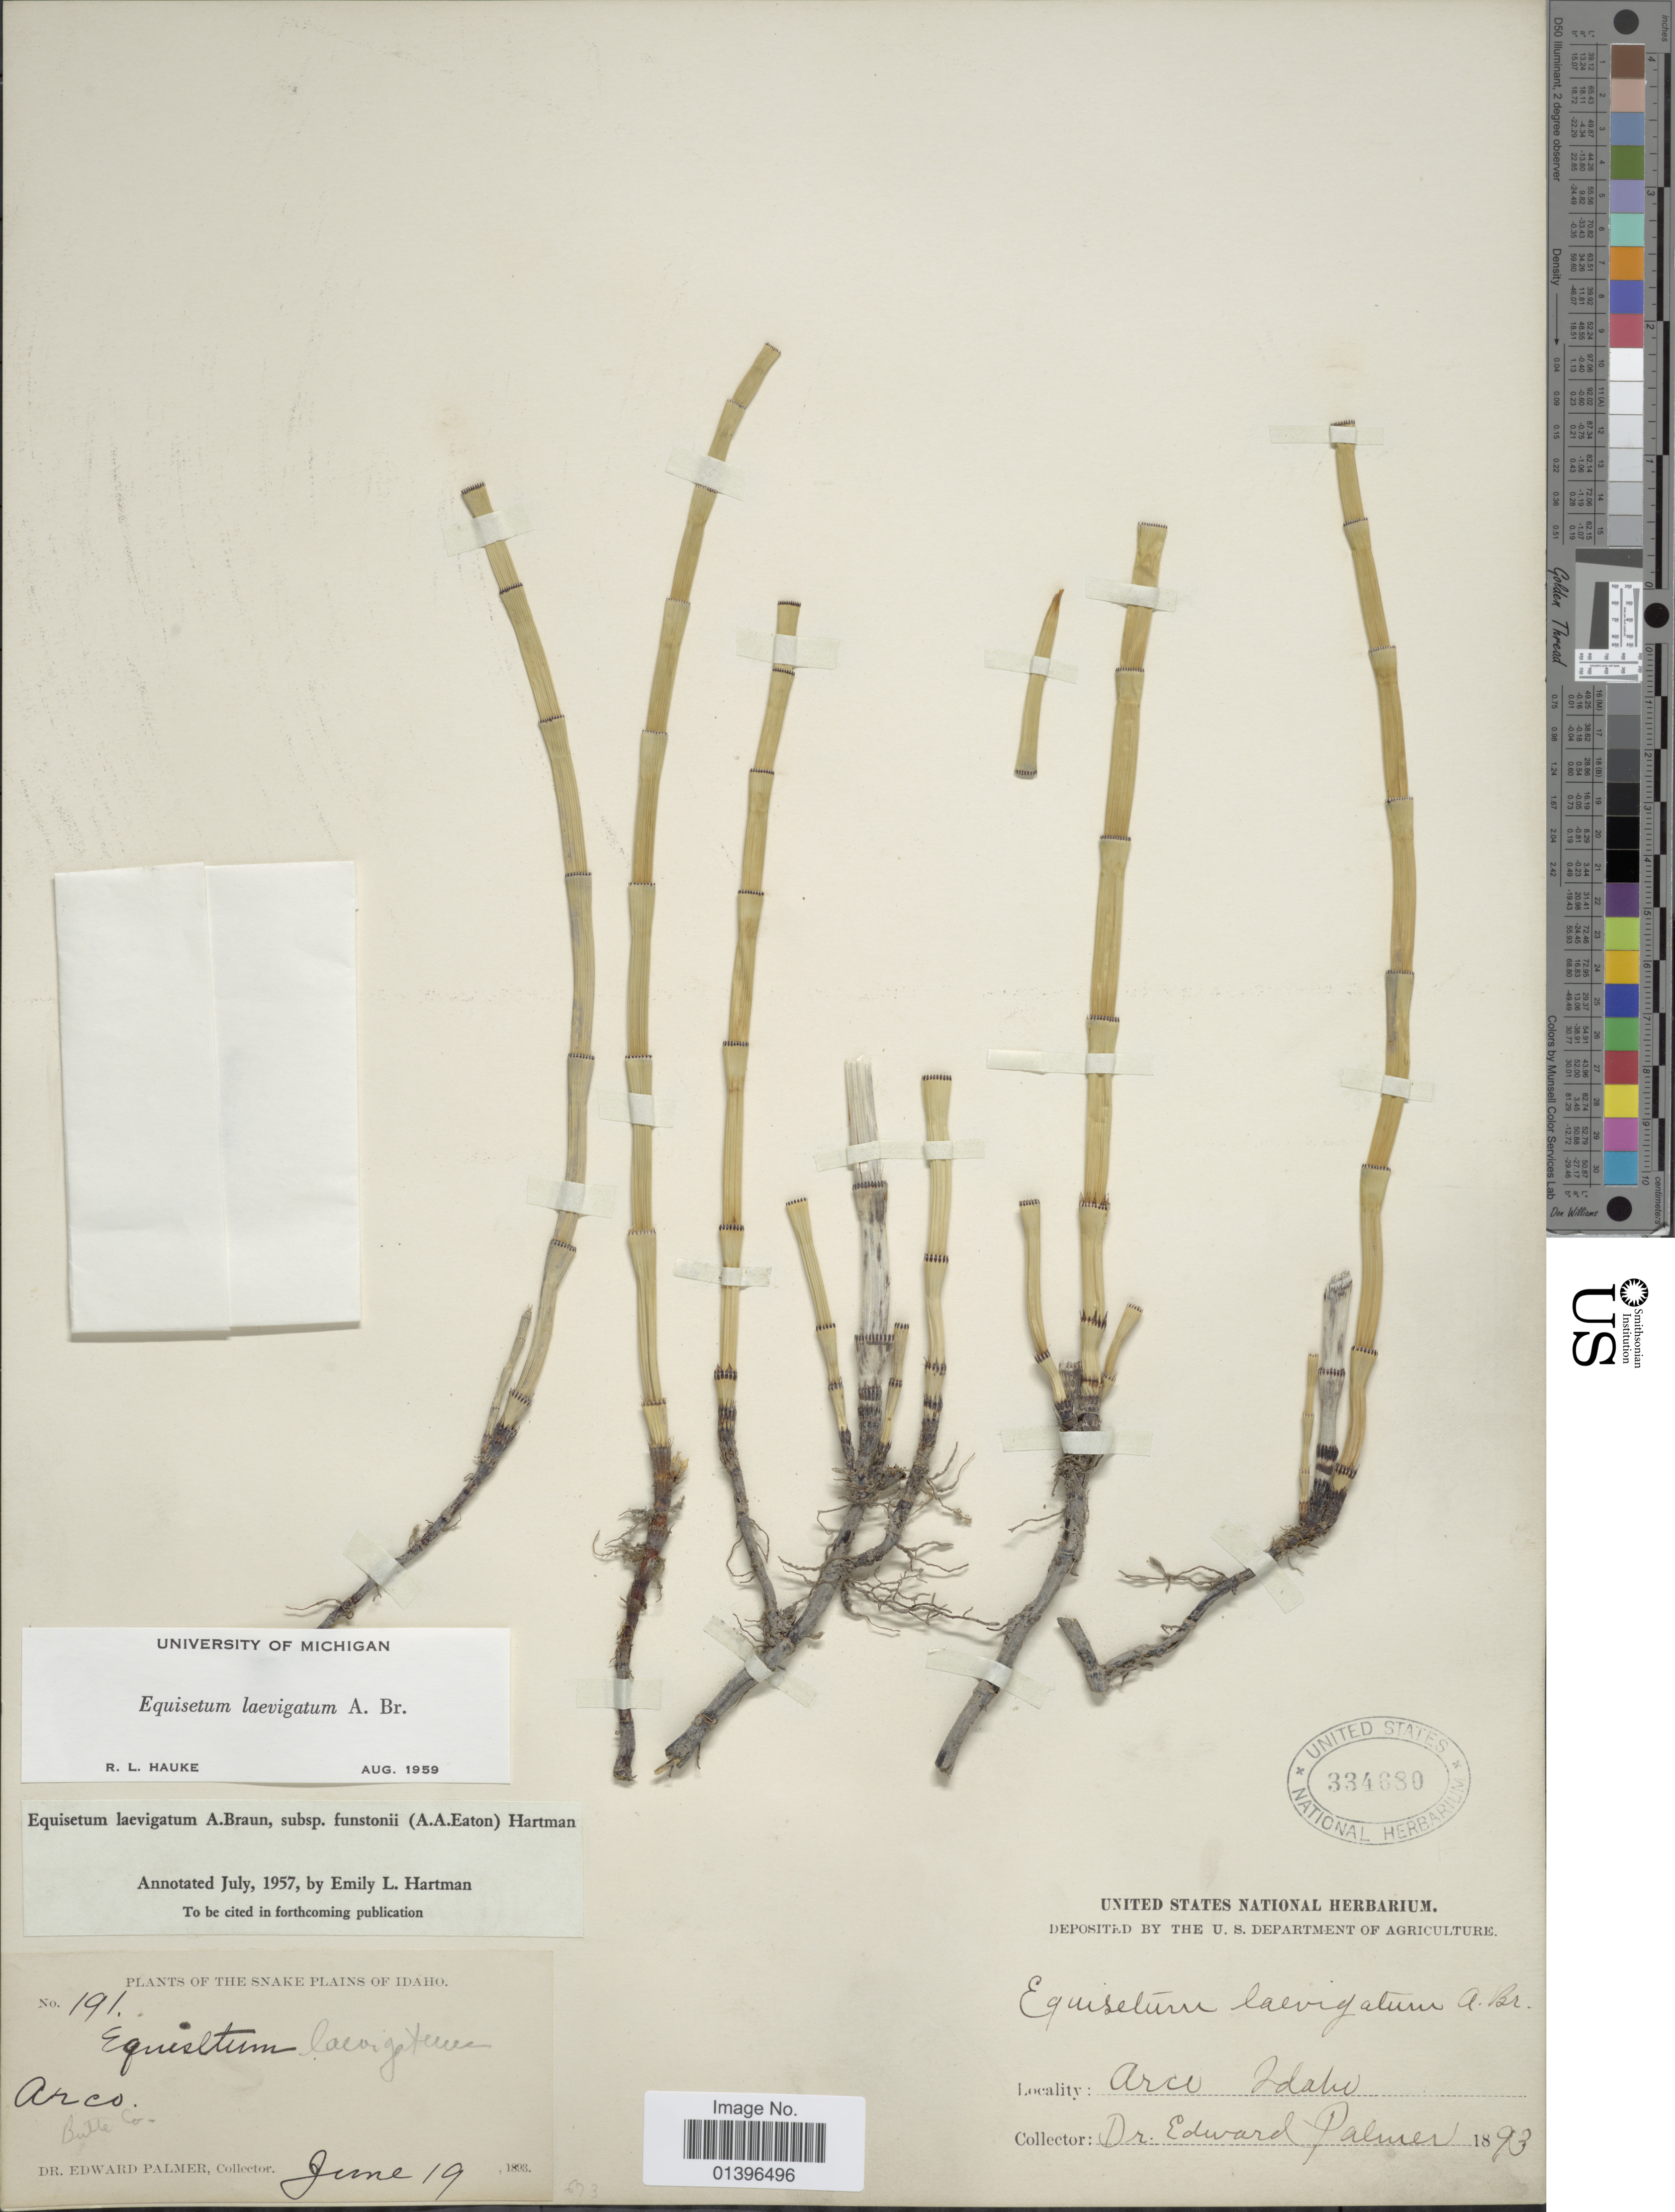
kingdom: Plantae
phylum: Tracheophyta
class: Polypodiopsida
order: Equisetales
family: Equisetaceae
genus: Equisetum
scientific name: Equisetum laevigatum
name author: A. Braun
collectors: E. Palmer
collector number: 191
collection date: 1893-06-19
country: United States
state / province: Idaho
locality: Snake Plains of Idaho. Arco, Butte Co.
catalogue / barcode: US 334680